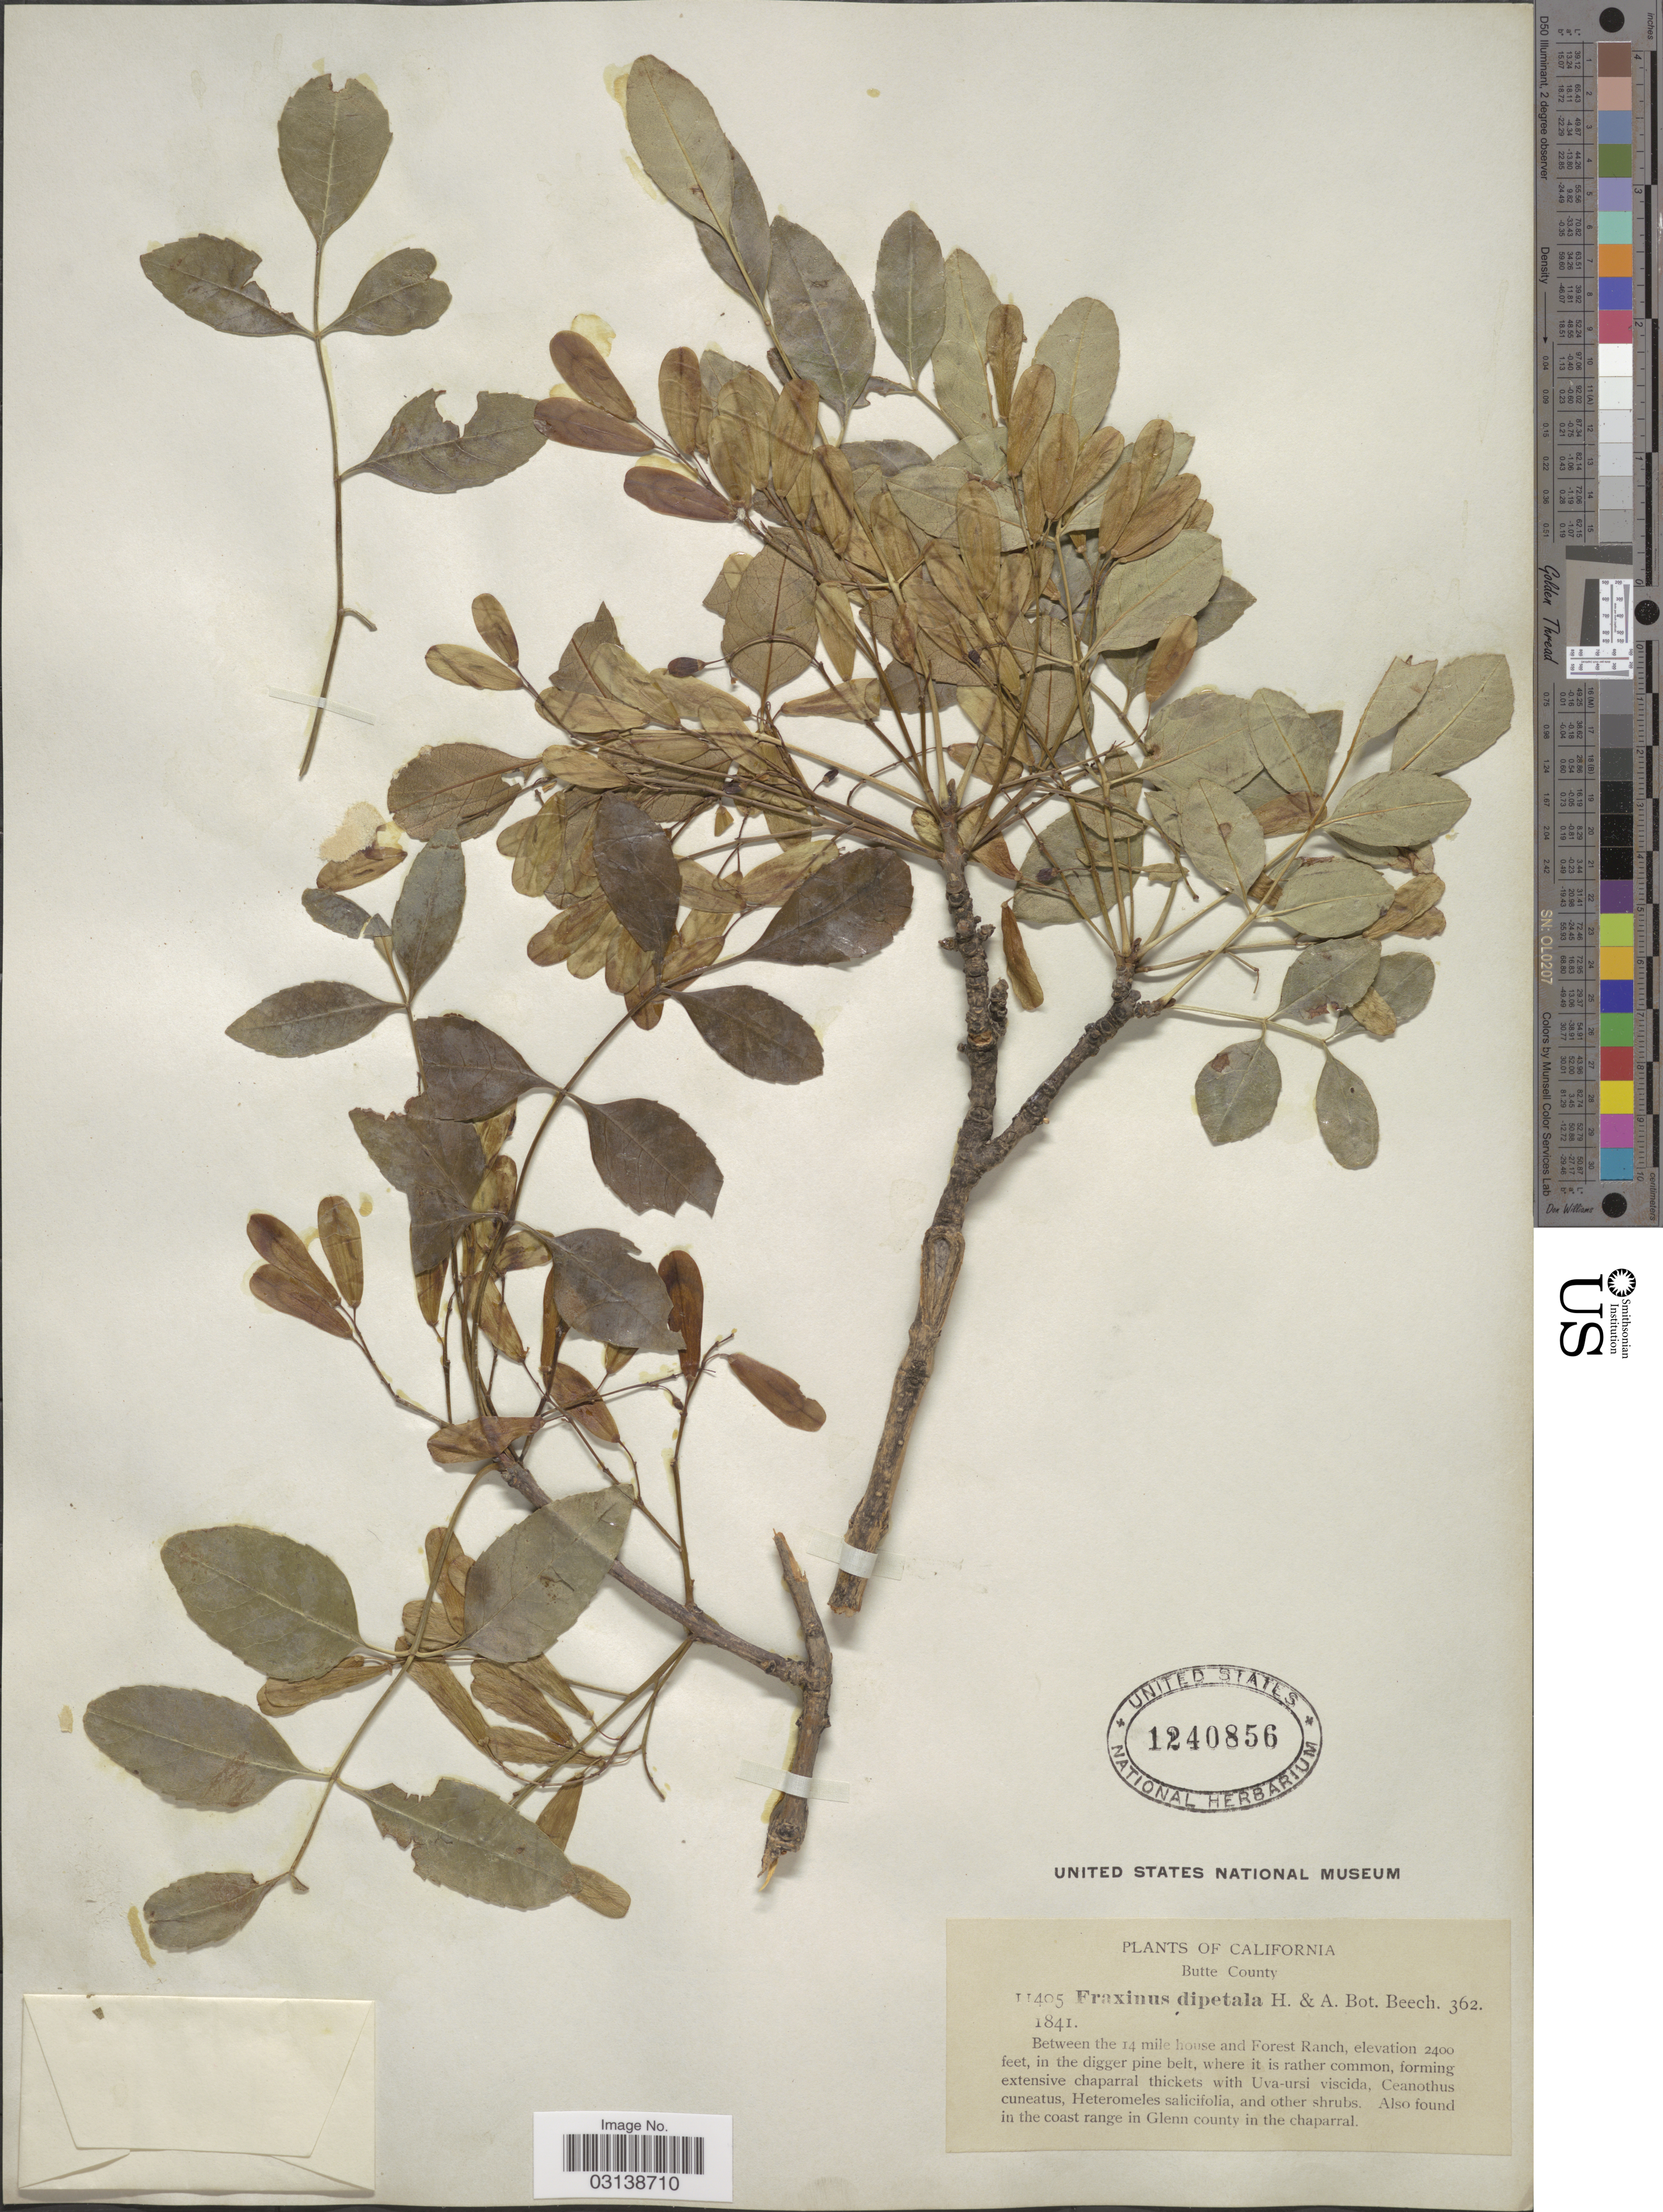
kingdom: Plantae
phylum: Tracheophyta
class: Magnoliopsida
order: Lamiales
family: Oleaceae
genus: Fraxinus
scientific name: Fraxinus dipetala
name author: Hook. & Arn.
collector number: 11405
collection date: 1841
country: United States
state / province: California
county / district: Butte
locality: Butte County. Between the 14 mile house and Forest Ranch, in the digger pine belt.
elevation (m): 732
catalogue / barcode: US 1240856